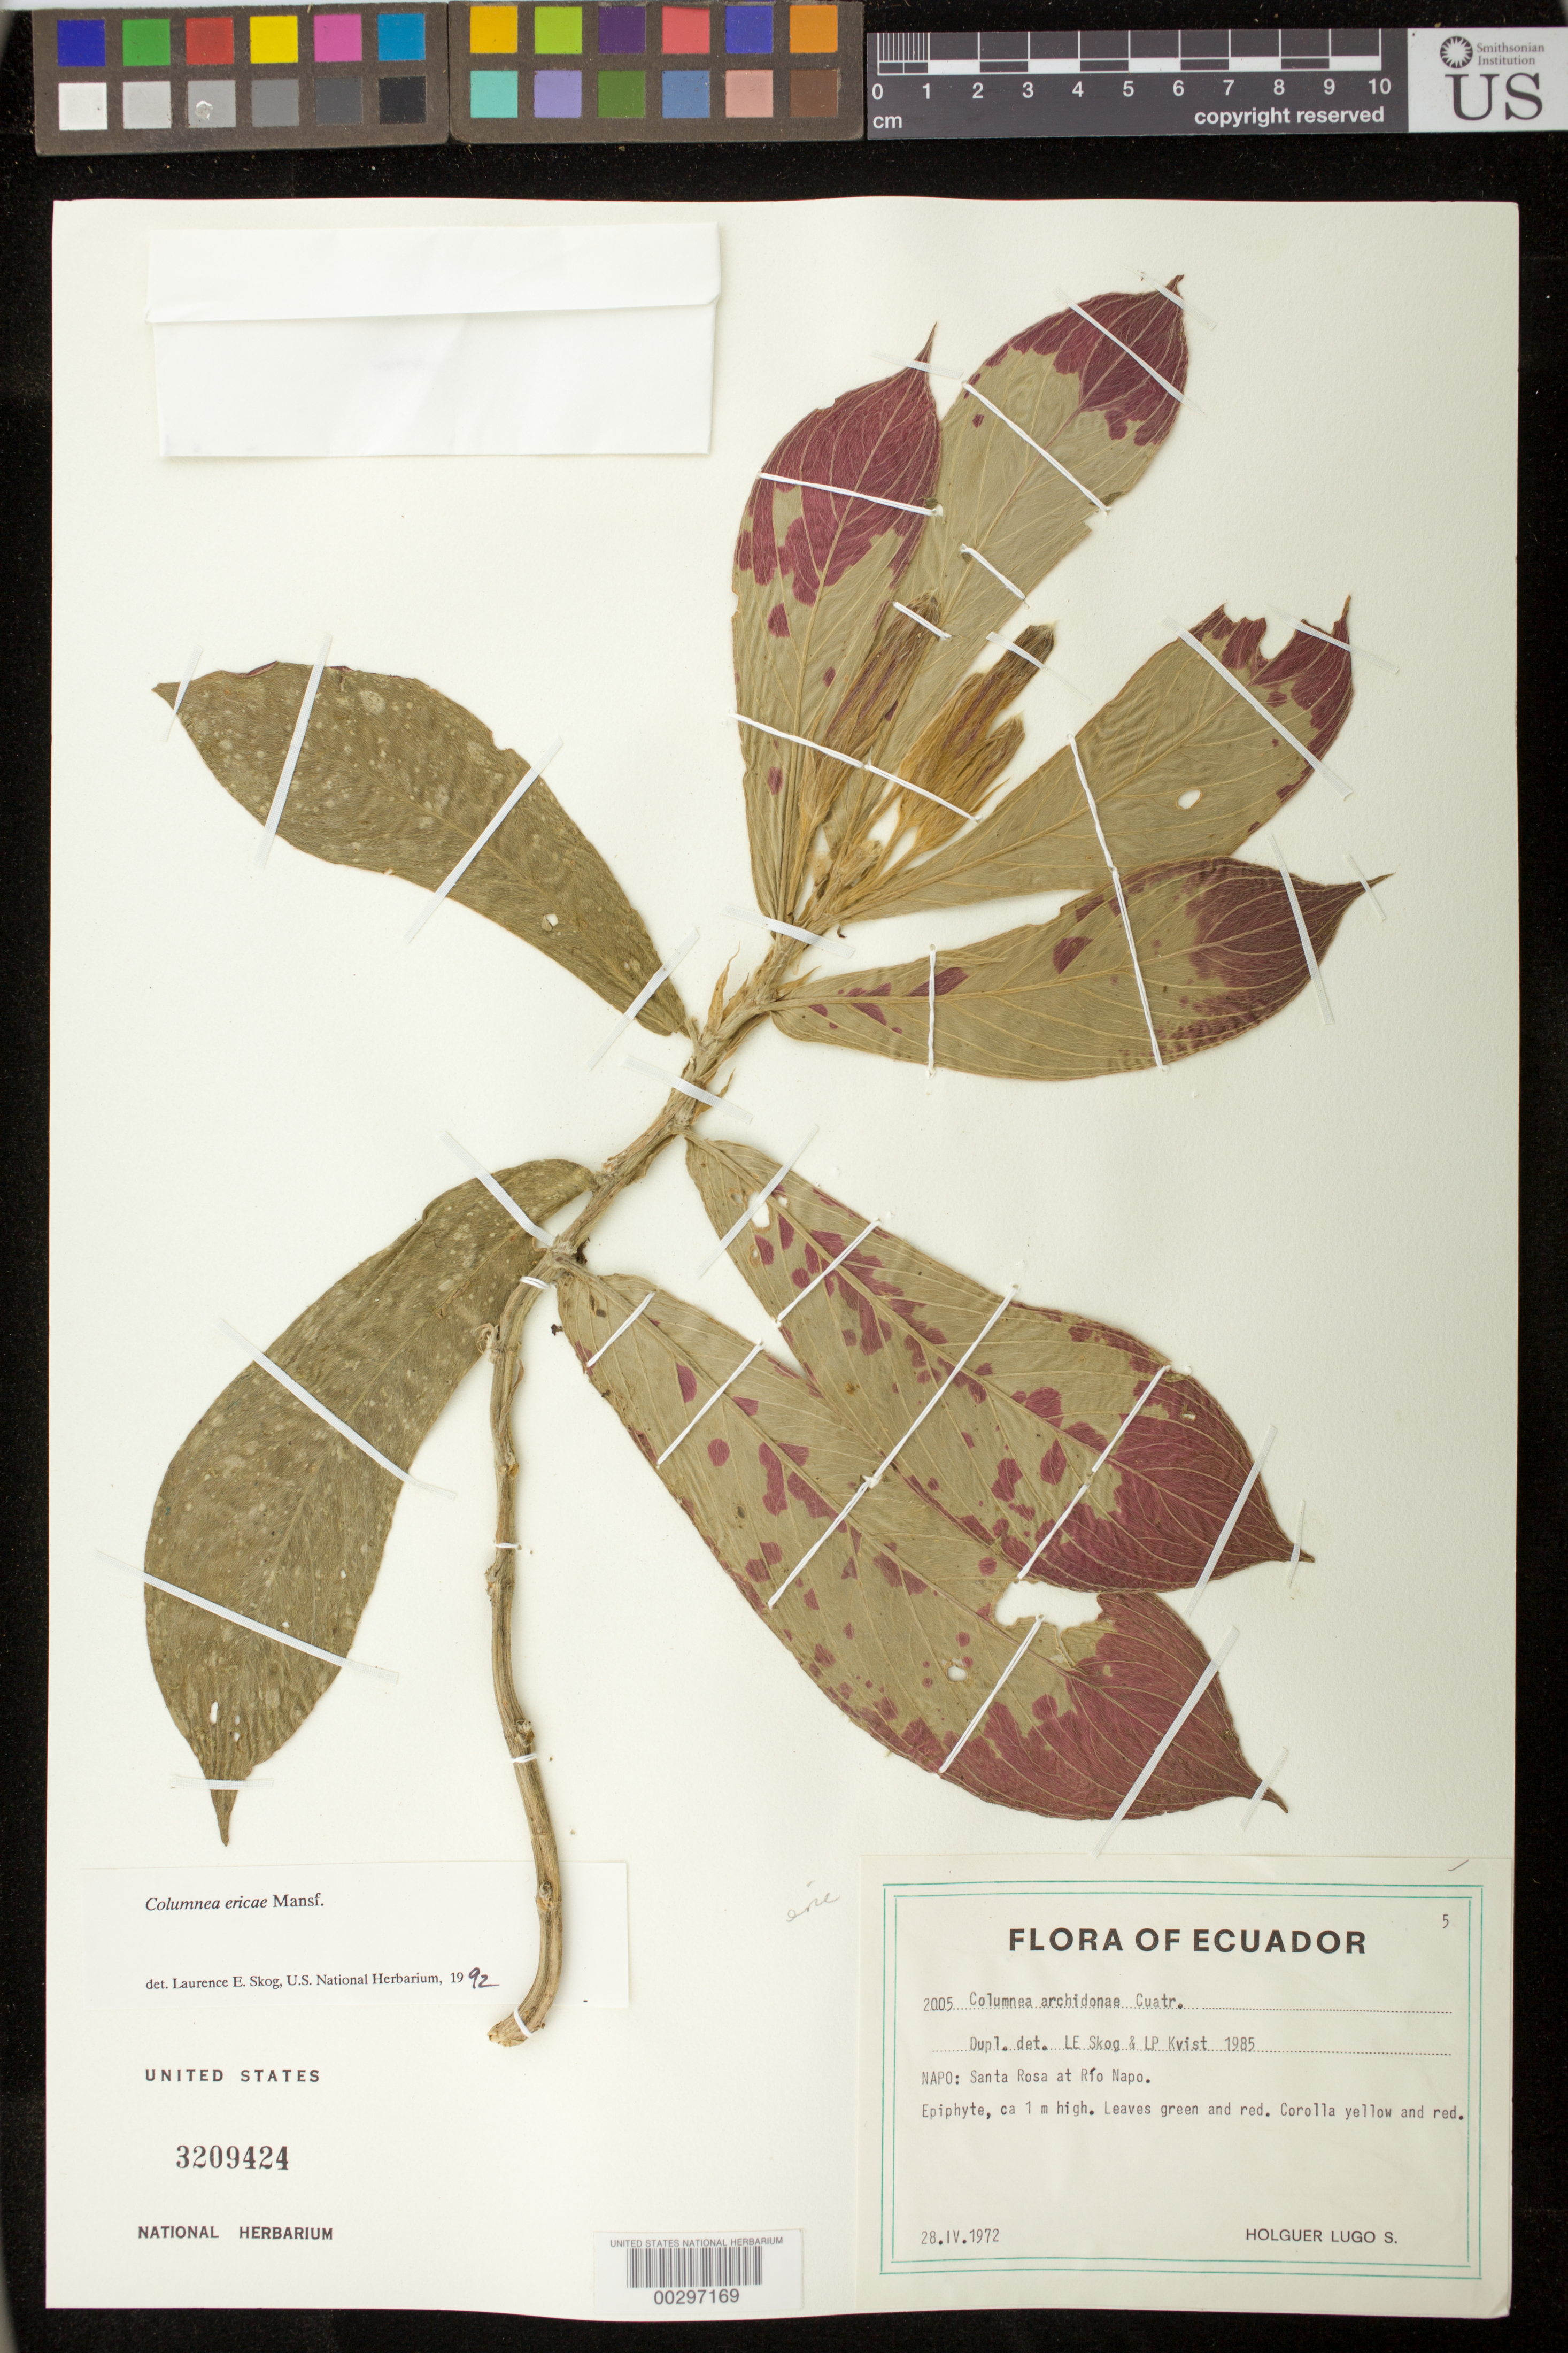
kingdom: Plantae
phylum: Tracheophyta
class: Magnoliopsida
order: Lamiales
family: Gesneriaceae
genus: Columnea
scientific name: Columnea ericae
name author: Mansf.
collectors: H. Lugo S.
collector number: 2005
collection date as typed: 28 Apr 1972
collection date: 1972-04-28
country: Ecuador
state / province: Napo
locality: Santa Rosa at Rio Napo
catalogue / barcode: US 3209424